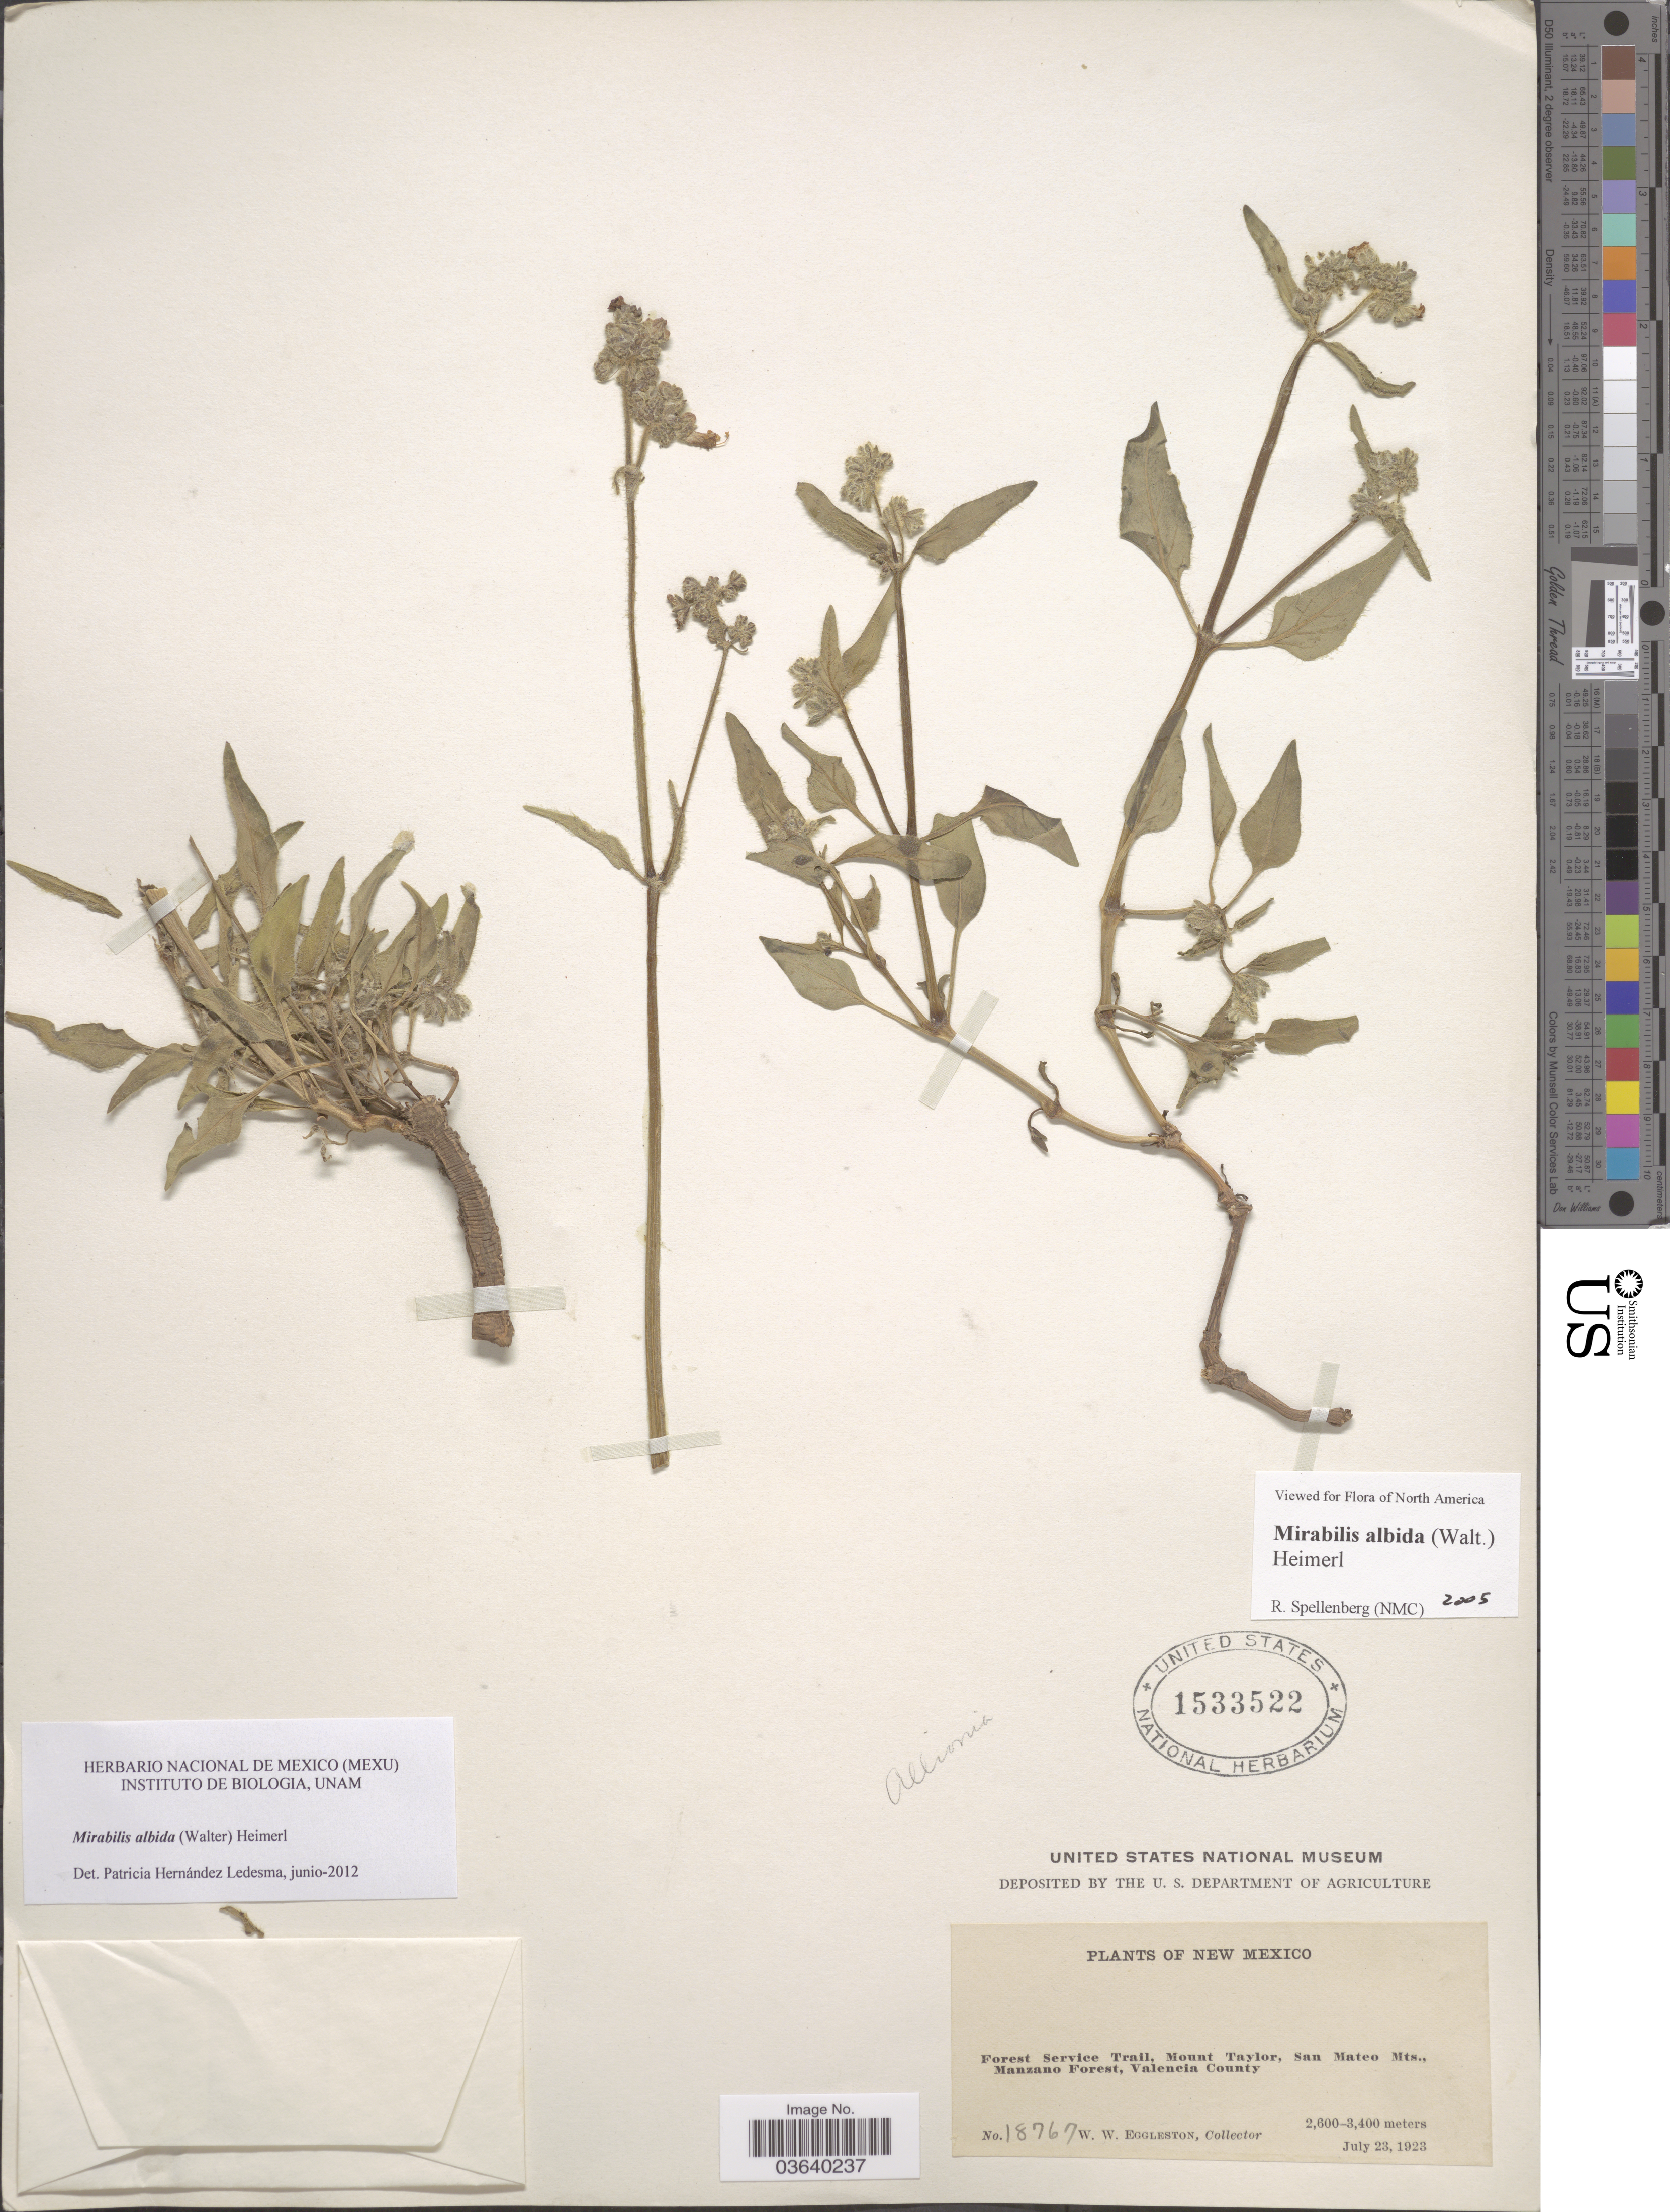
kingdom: Plantae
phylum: Tracheophyta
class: Magnoliopsida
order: Caryophyllales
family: Nyctaginaceae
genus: Mirabilis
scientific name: Mirabilis albida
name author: (Walter) Heimerl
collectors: W. W. Eggleston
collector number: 18767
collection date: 1923-07-23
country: United States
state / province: New Mexico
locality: Forest Service Trail, Mount Taylor, San Mateo Mts., Manzano Forest, Valencia County.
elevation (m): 2600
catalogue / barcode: US 1533522